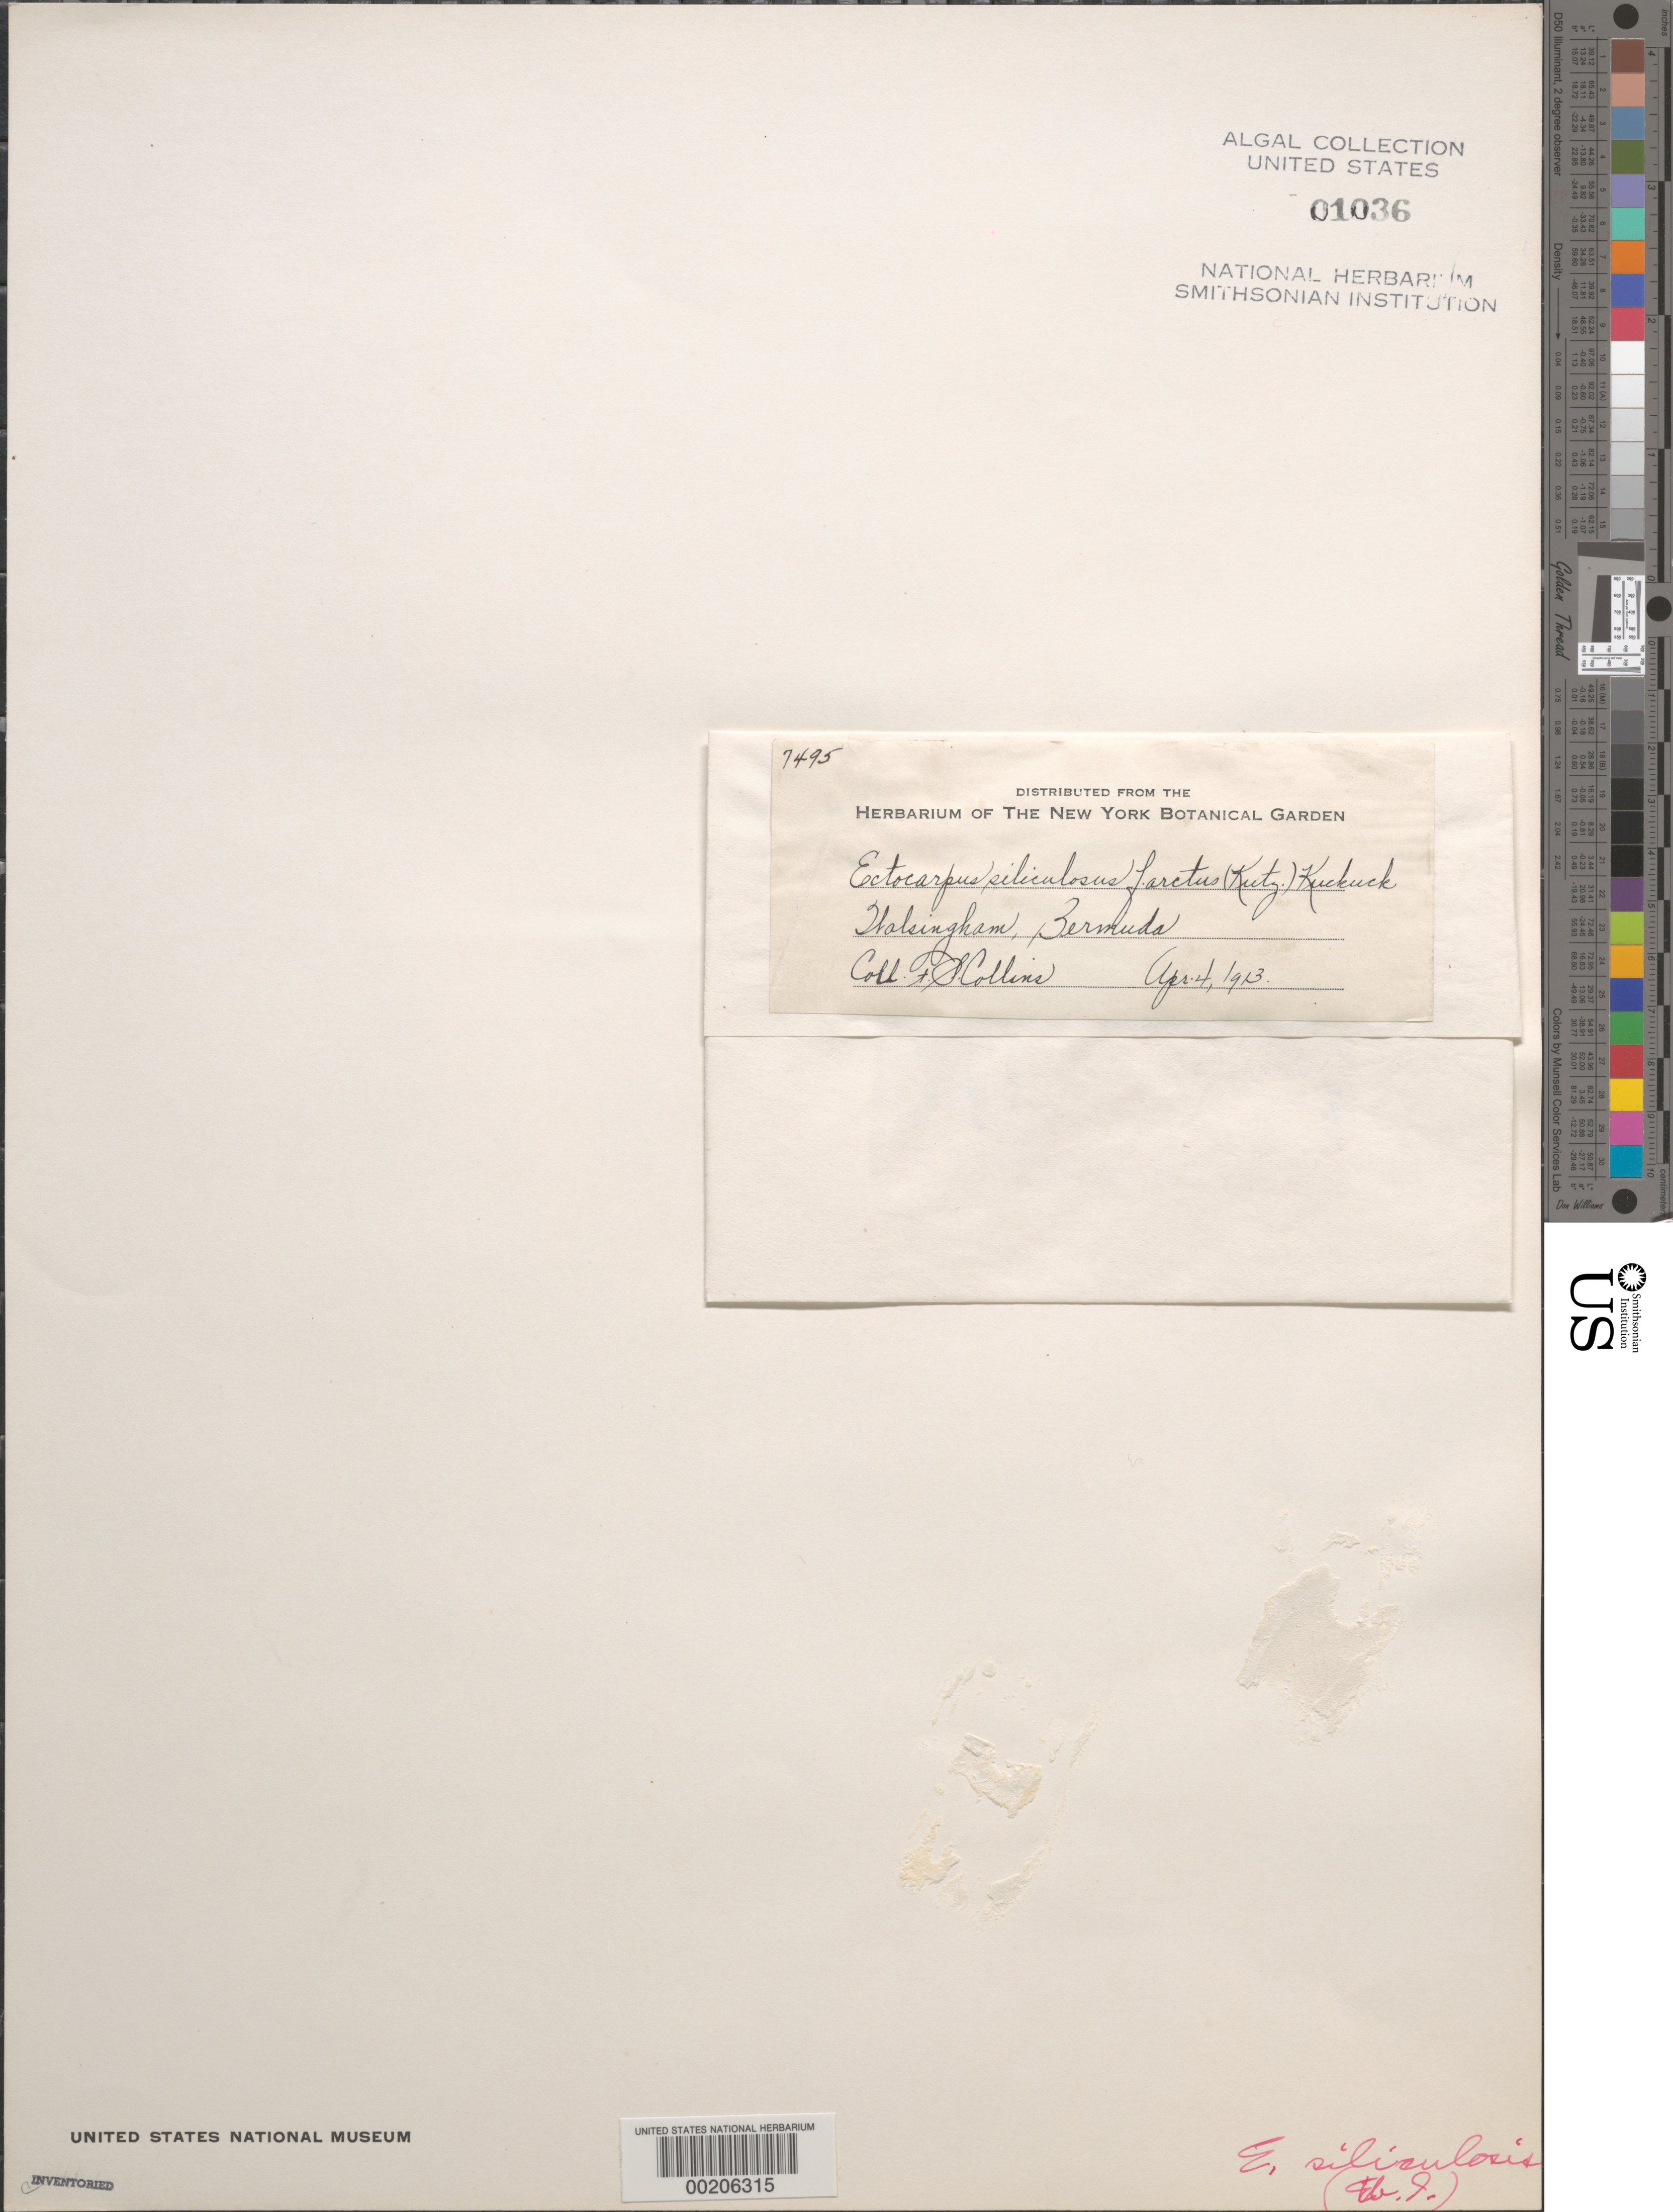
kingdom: Chromista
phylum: Ochrophyta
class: Phaeophyceae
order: Ectocarpales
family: Ectocarpaceae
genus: Ectocarpus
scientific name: Ectocarpus siliculosus f. arctus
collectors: F. Collins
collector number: FSC 7495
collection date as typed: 04 Apr 1913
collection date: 1913-04-04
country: Bermuda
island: Bermuda Island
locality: Walsingham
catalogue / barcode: US 1036